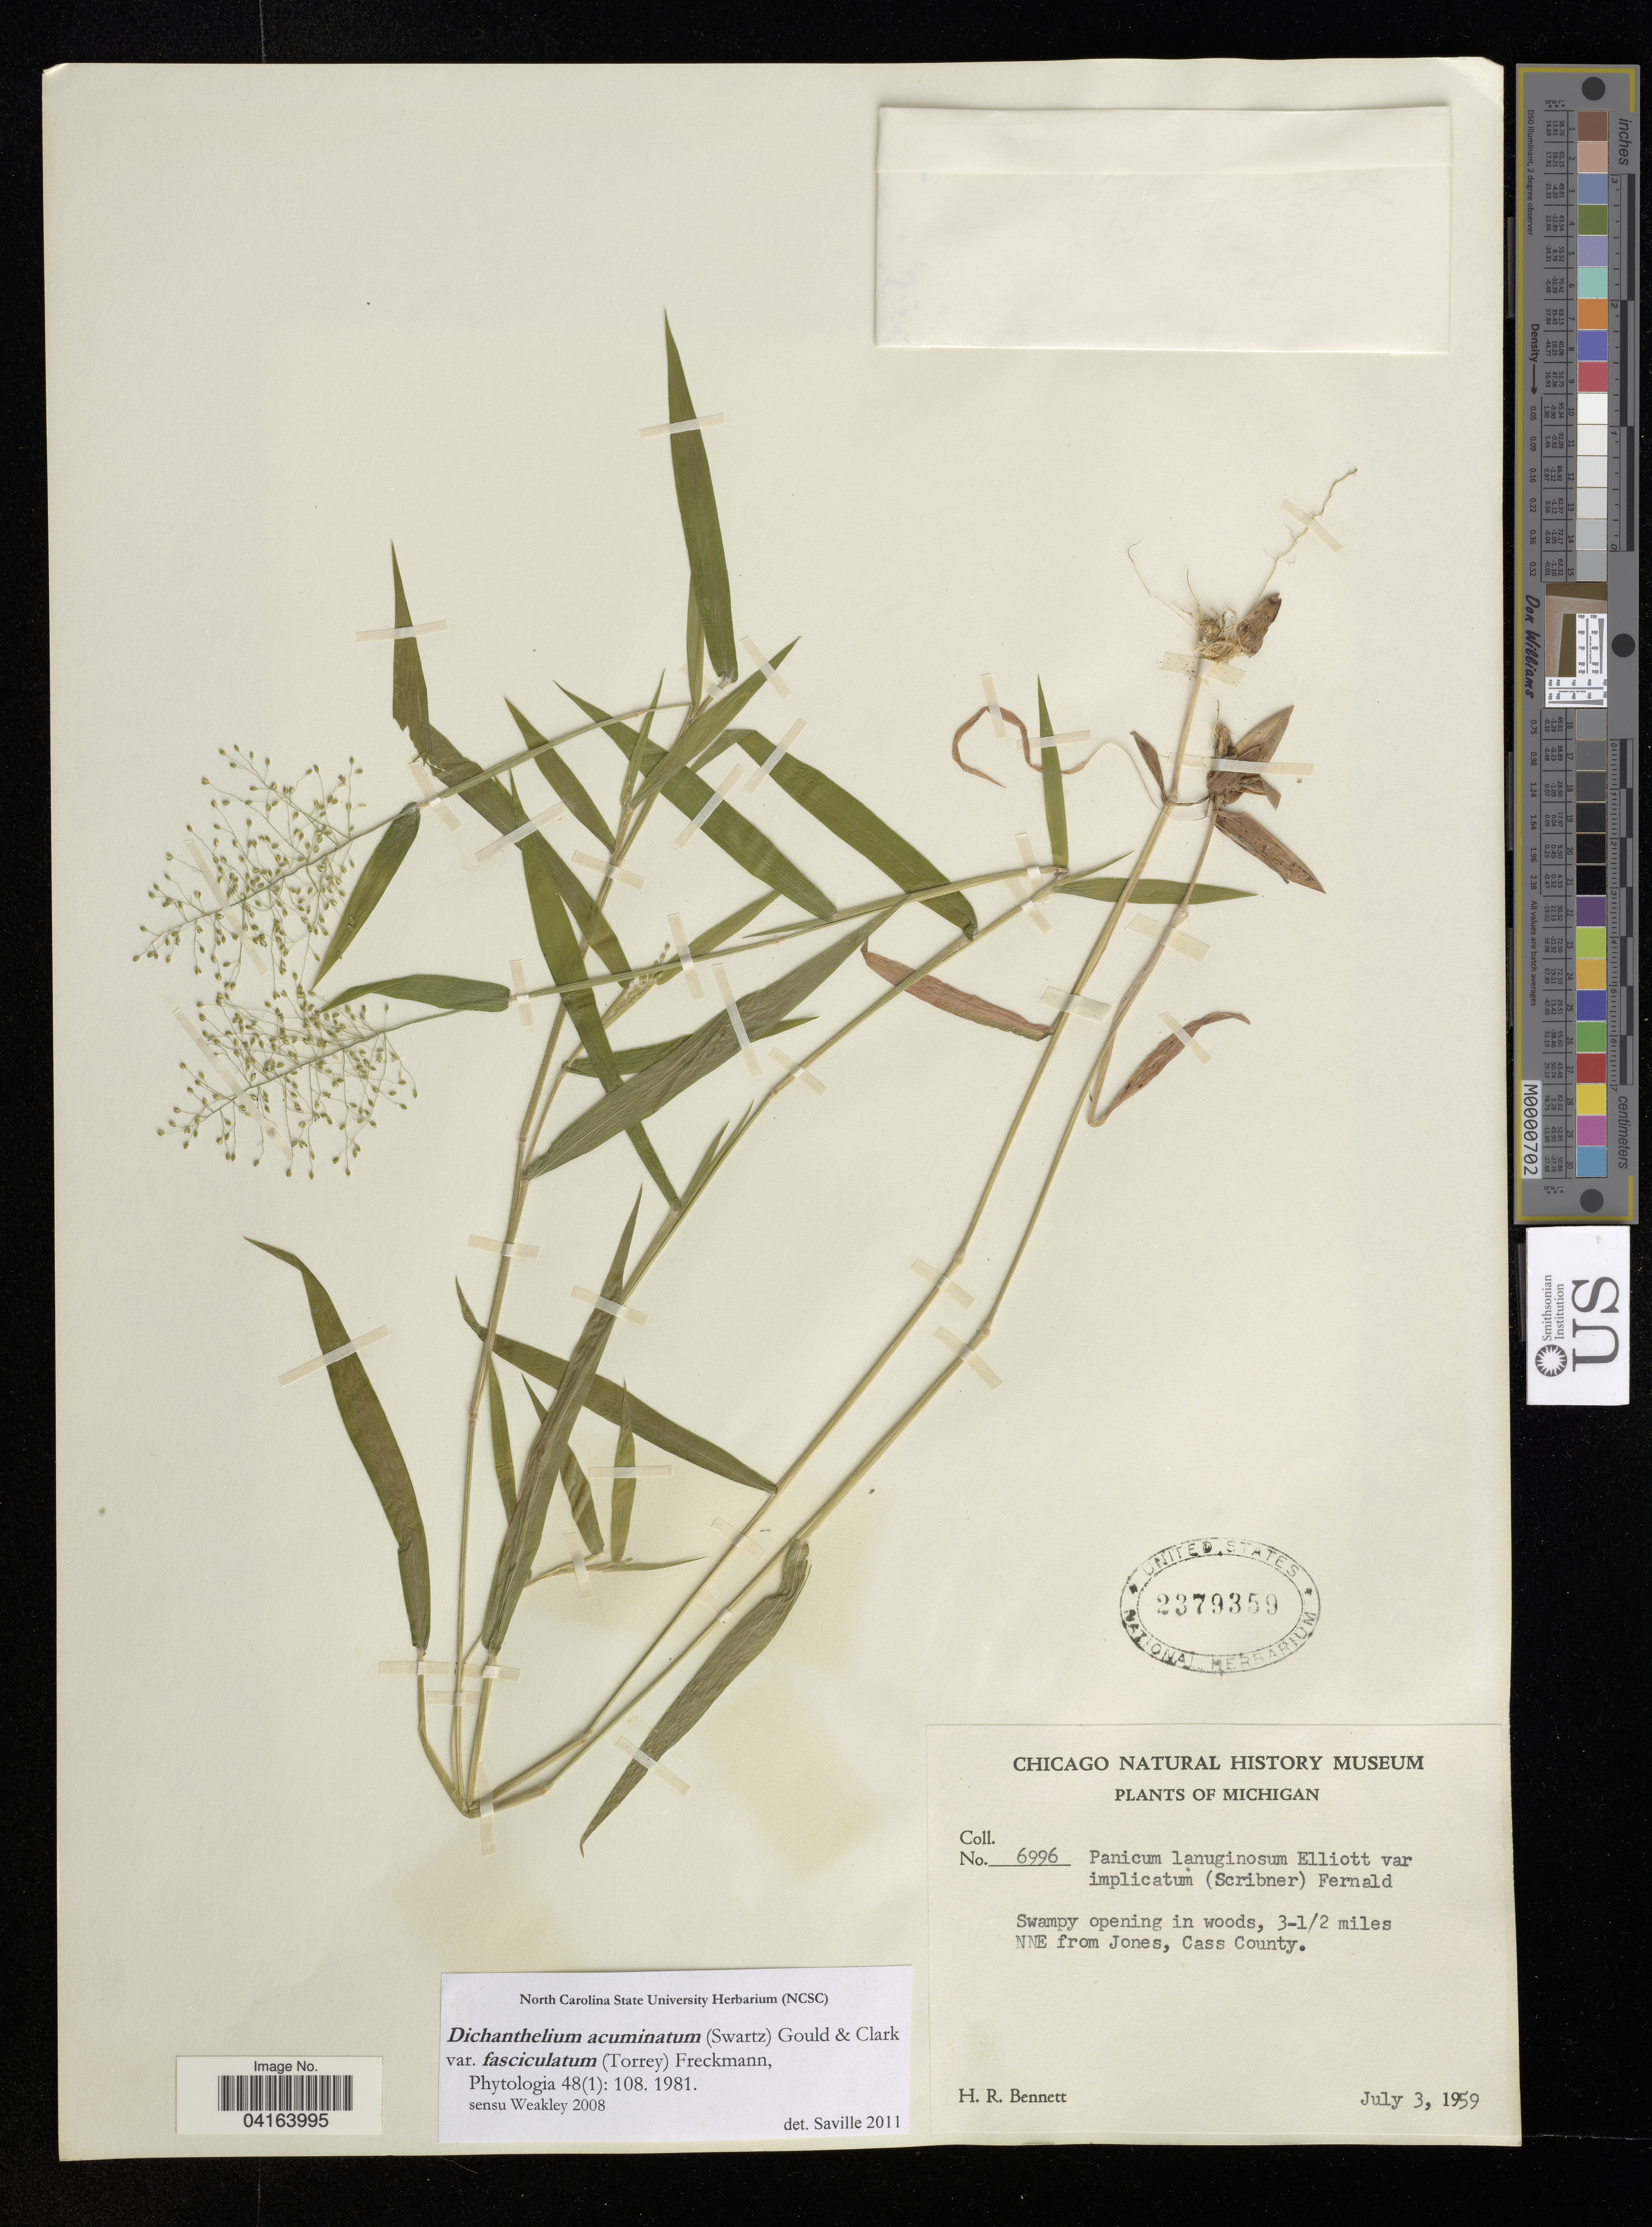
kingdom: Plantae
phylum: Tracheophyta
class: Liliopsida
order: Poales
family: Poaceae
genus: Dichanthelium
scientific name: Dichanthelium acuminatum var. fasciculatum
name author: (Torr.) Freckmann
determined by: Saville, A. C., (NCSC), North Carolina State University (UNITED STATES)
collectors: H. R. Bennett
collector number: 6996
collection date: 1959-07-03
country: United States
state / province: Michigan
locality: Swampy opening in woods, 3-1/2 miles NNE from Jones, Cass County.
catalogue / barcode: US 2379359